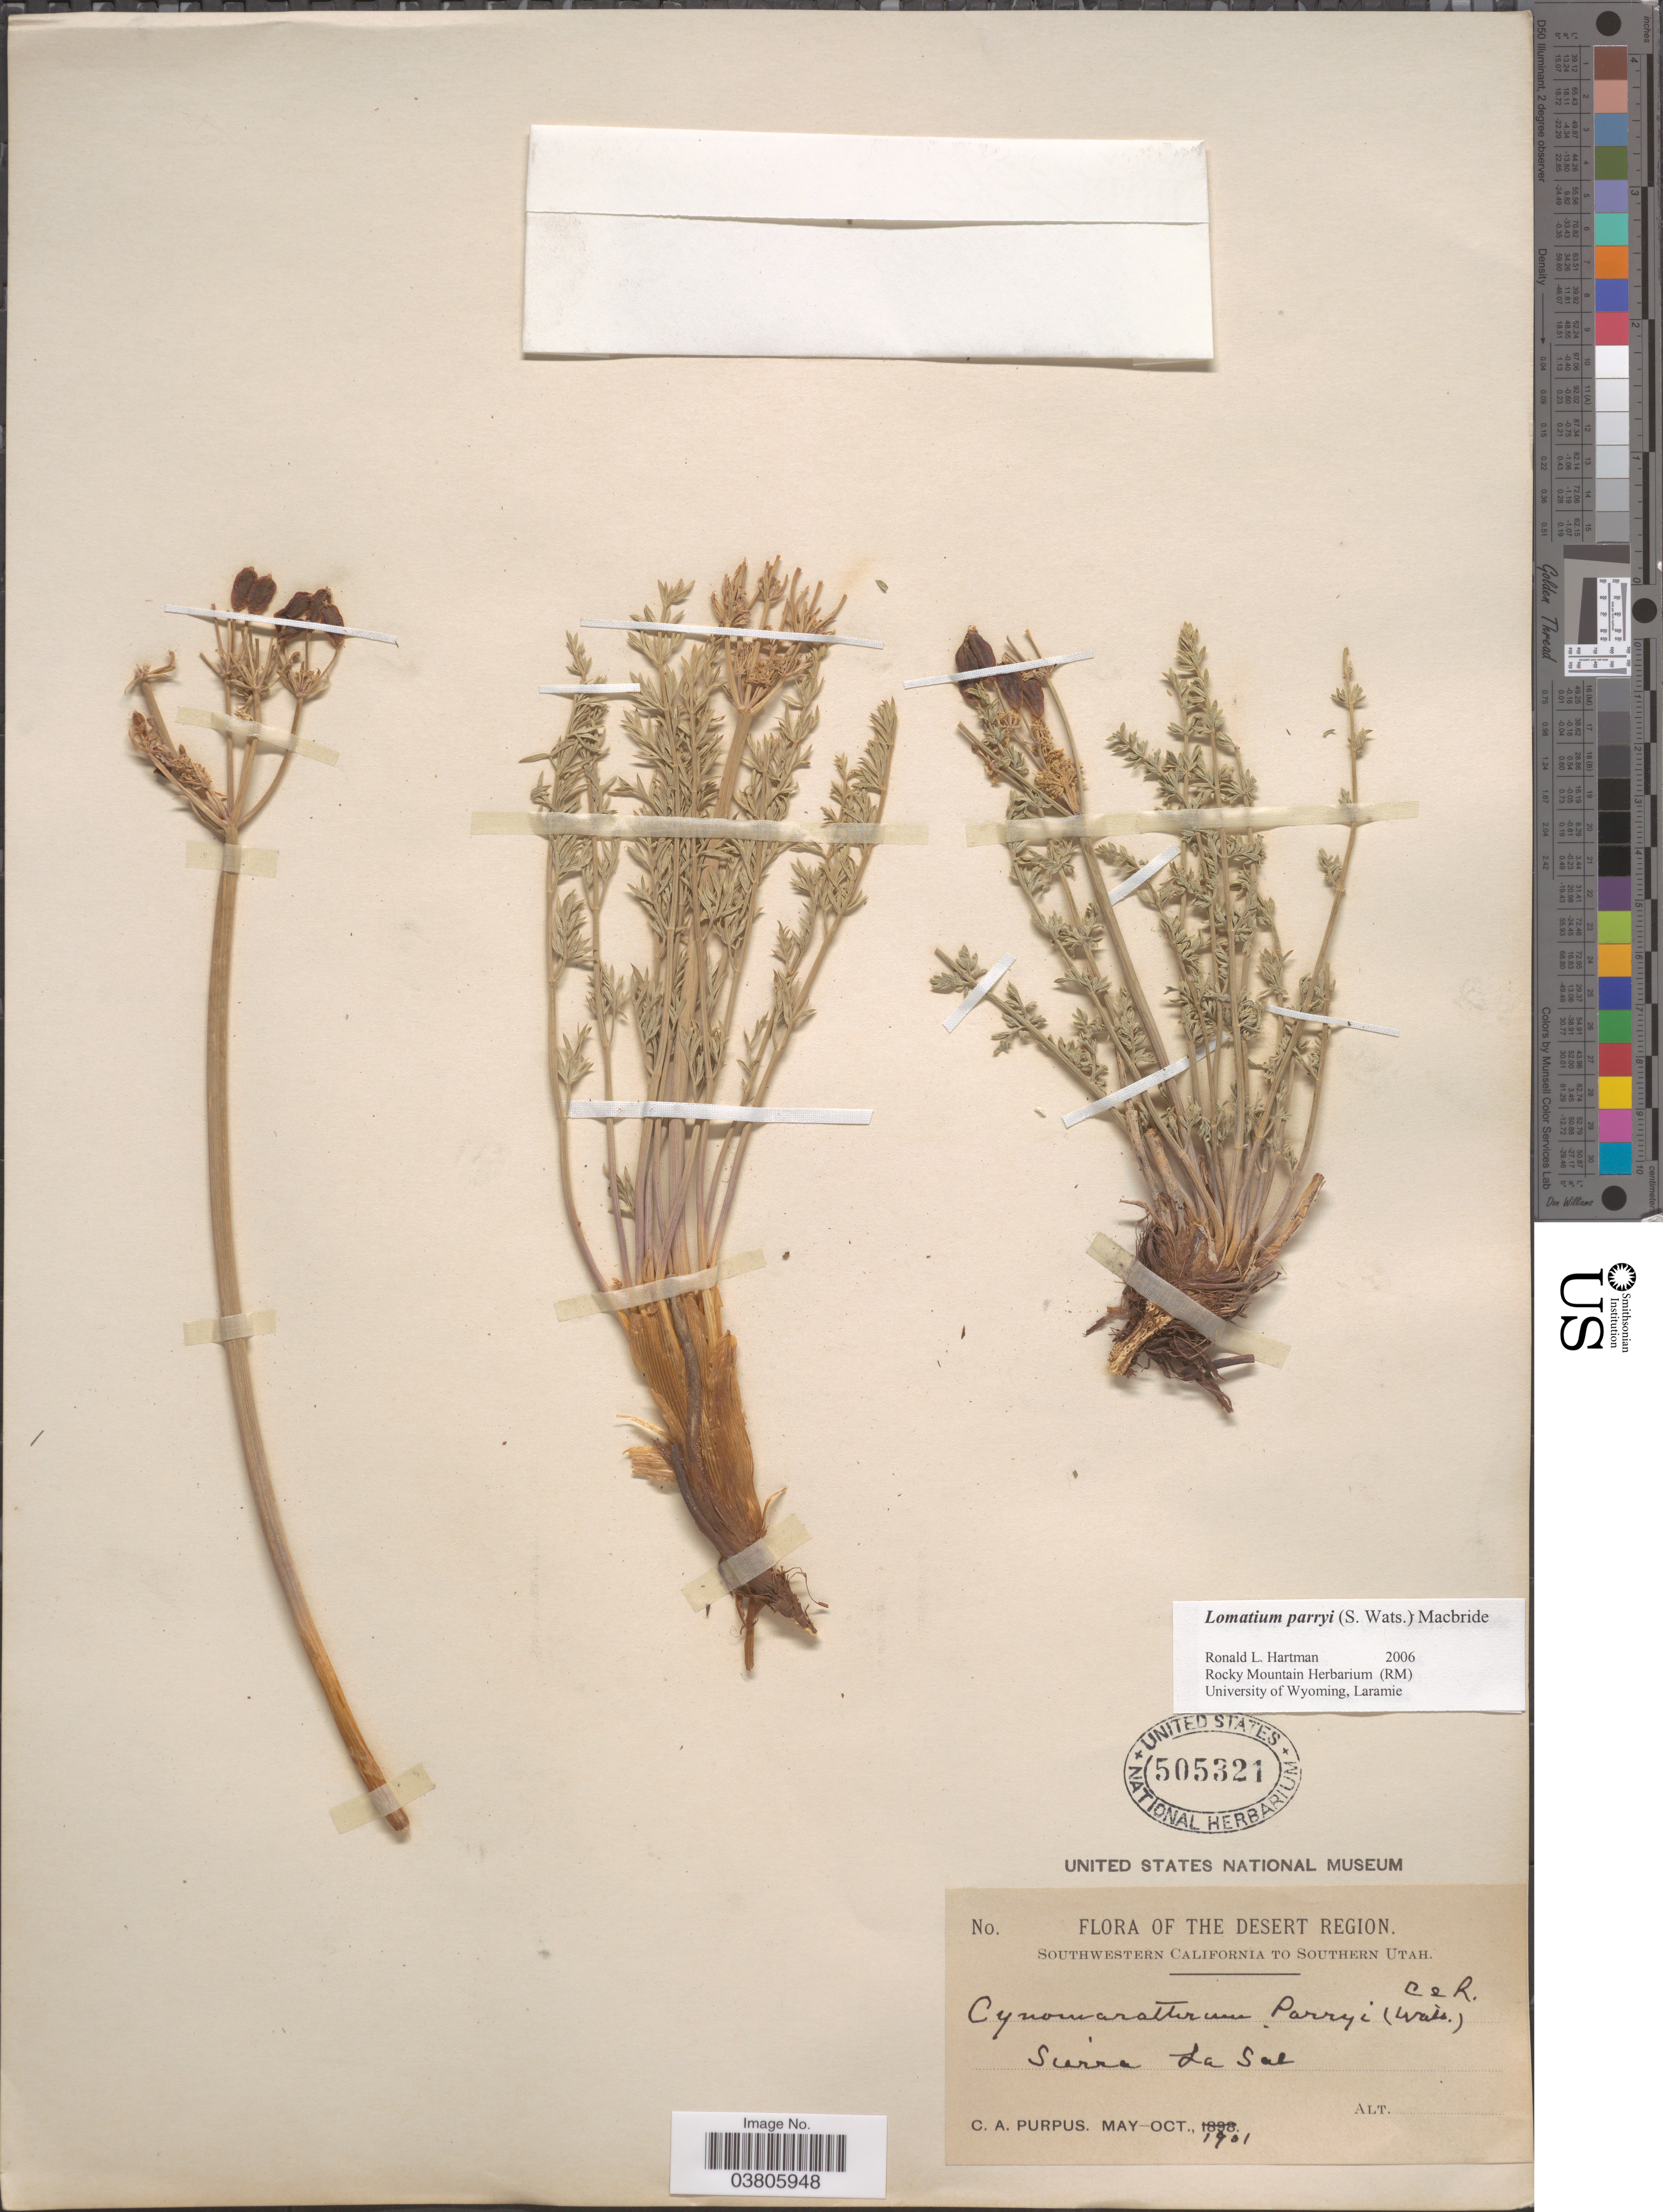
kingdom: Plantae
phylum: Tracheophyta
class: Magnoliopsida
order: Apiales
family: Apiaceae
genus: Lomatium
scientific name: Lomatium parryi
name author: (S. Watson) J.F. Macbr.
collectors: C. A. Purpus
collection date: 1901-05/1901-10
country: United States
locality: The Desert Region. Southwestern California to Southern Utah. Sierra La Sal.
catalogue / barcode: US 505321